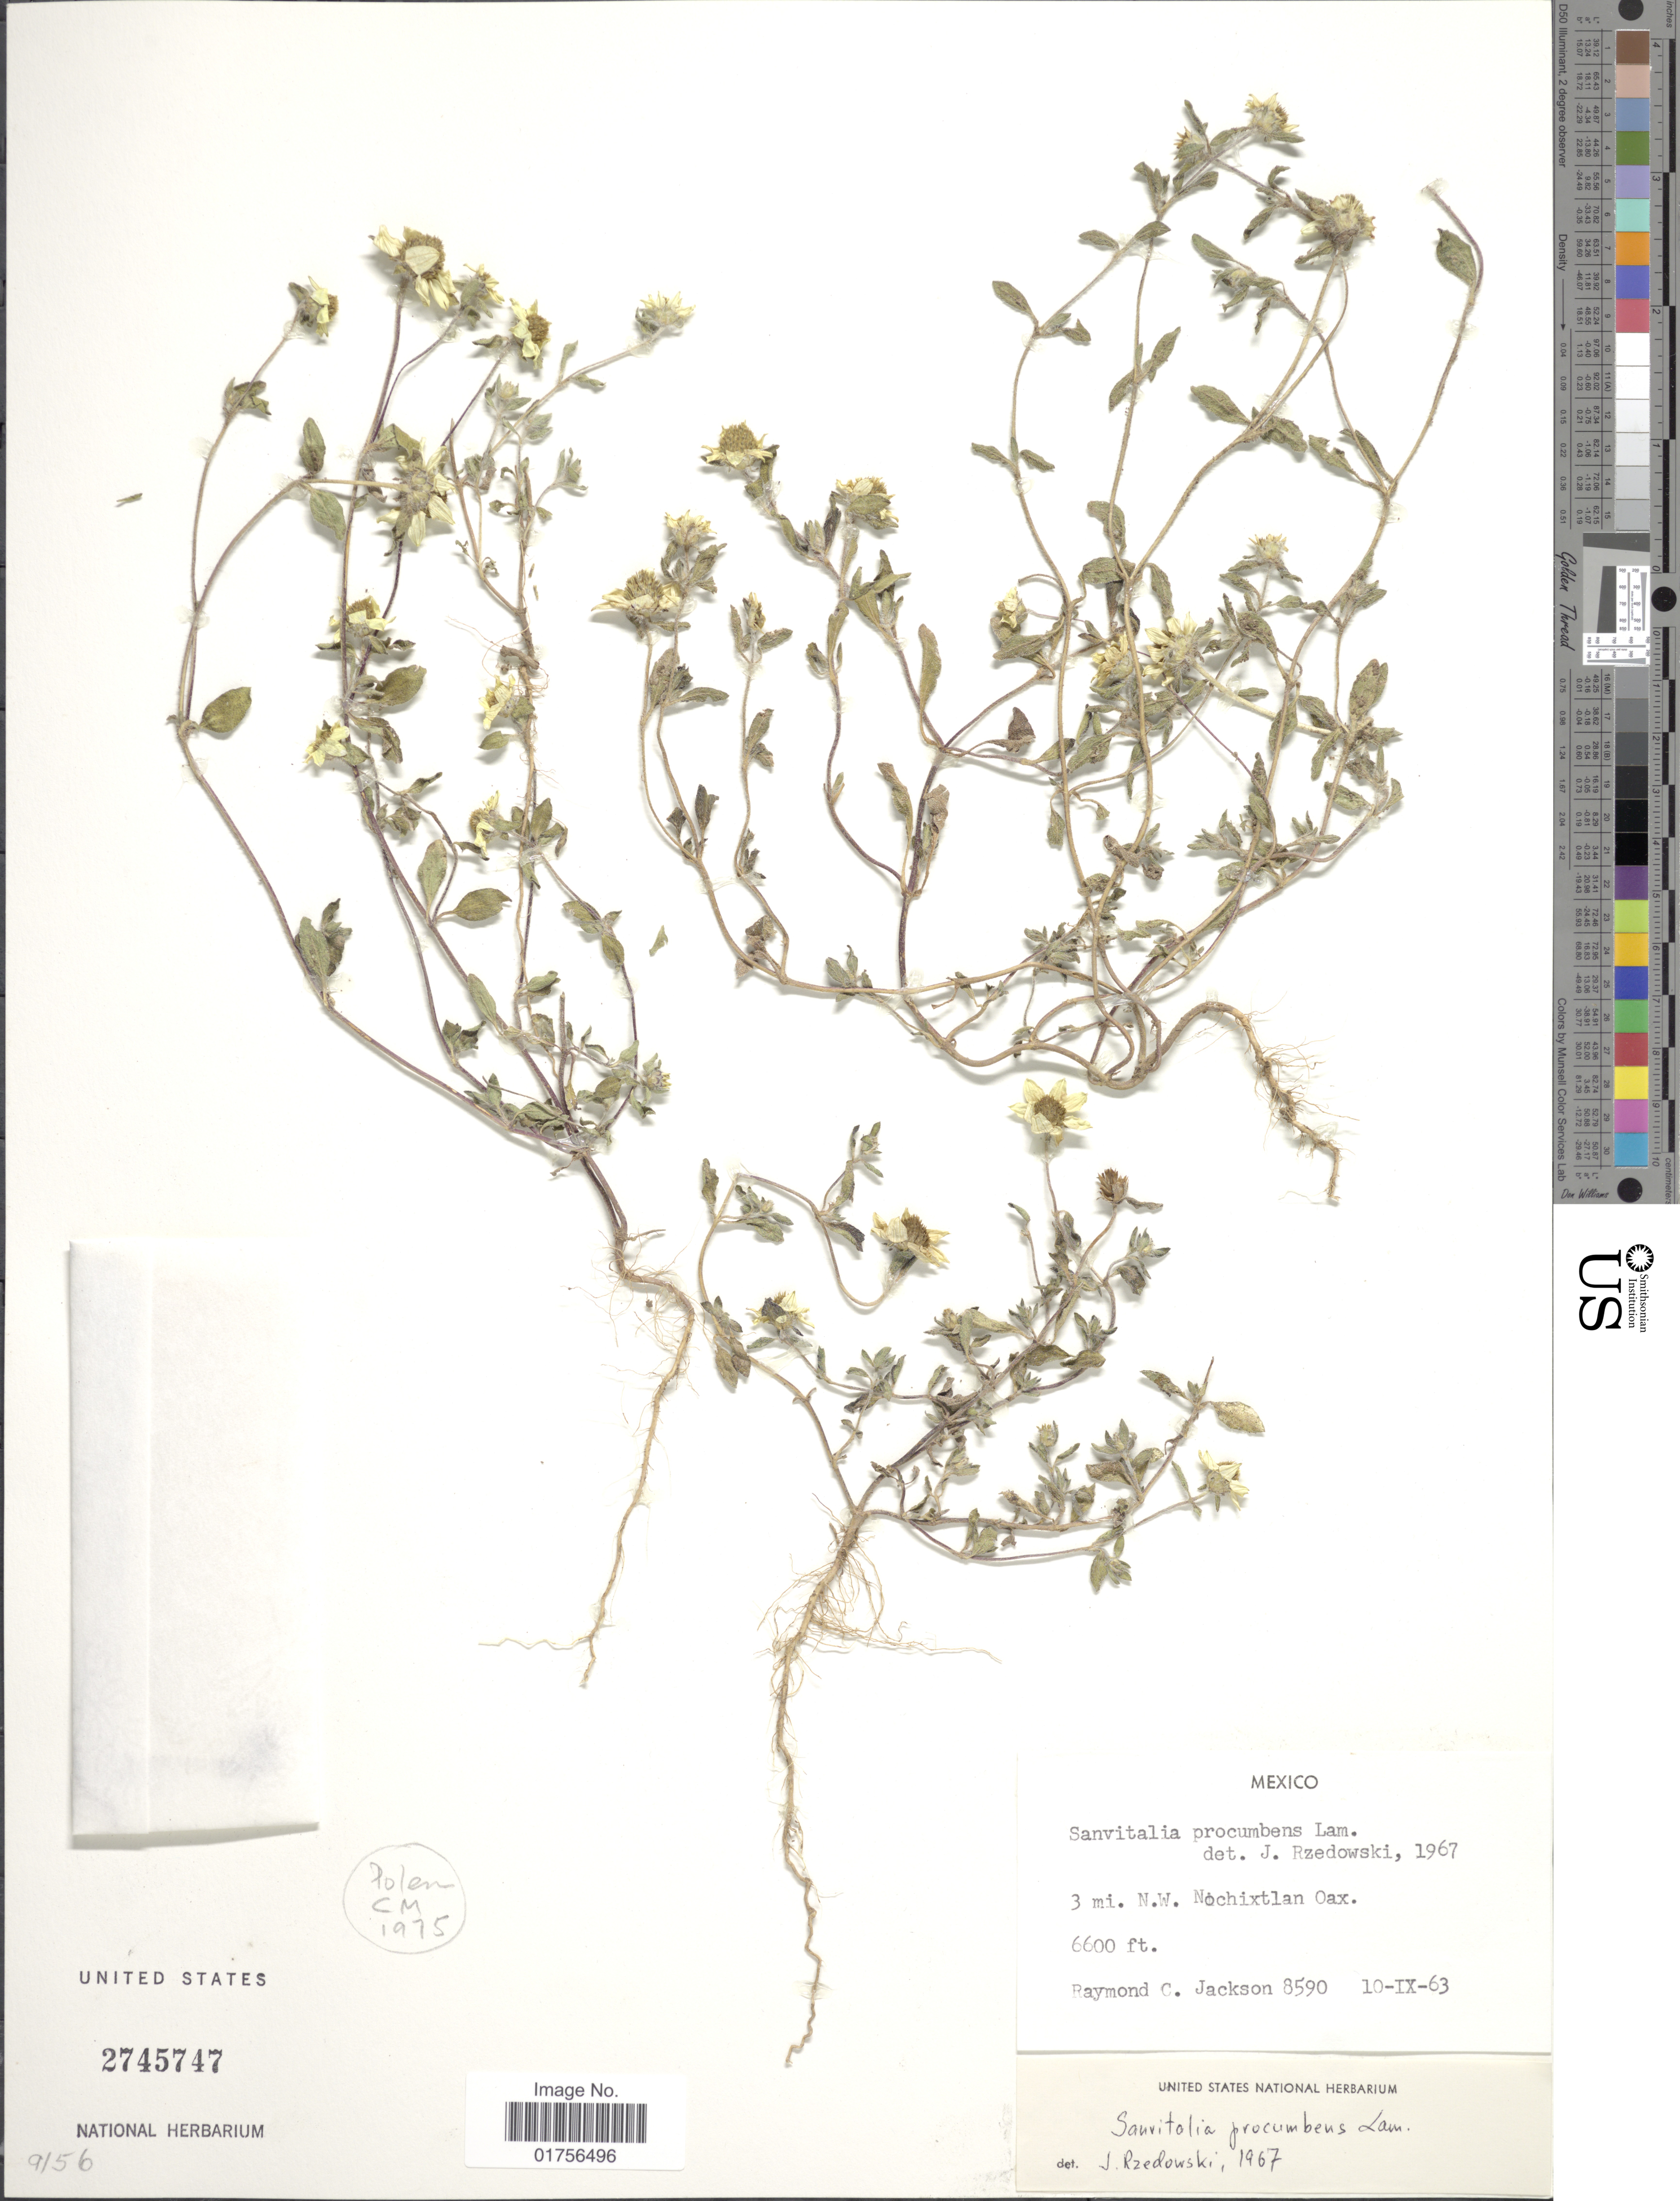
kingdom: Plantae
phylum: Tracheophyta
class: Magnoliopsida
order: Asterales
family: Asteraceae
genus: Sanvitalia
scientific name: Sanvitalia procumbens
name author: Lam.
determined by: Skibicki, Samuel V.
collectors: R. C. Jackson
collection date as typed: Transcribed d/m/y: 10/9/63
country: Mexico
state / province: Oaxaca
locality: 3 mi, N. W. Nochixtlan Oax.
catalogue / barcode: US 2745747